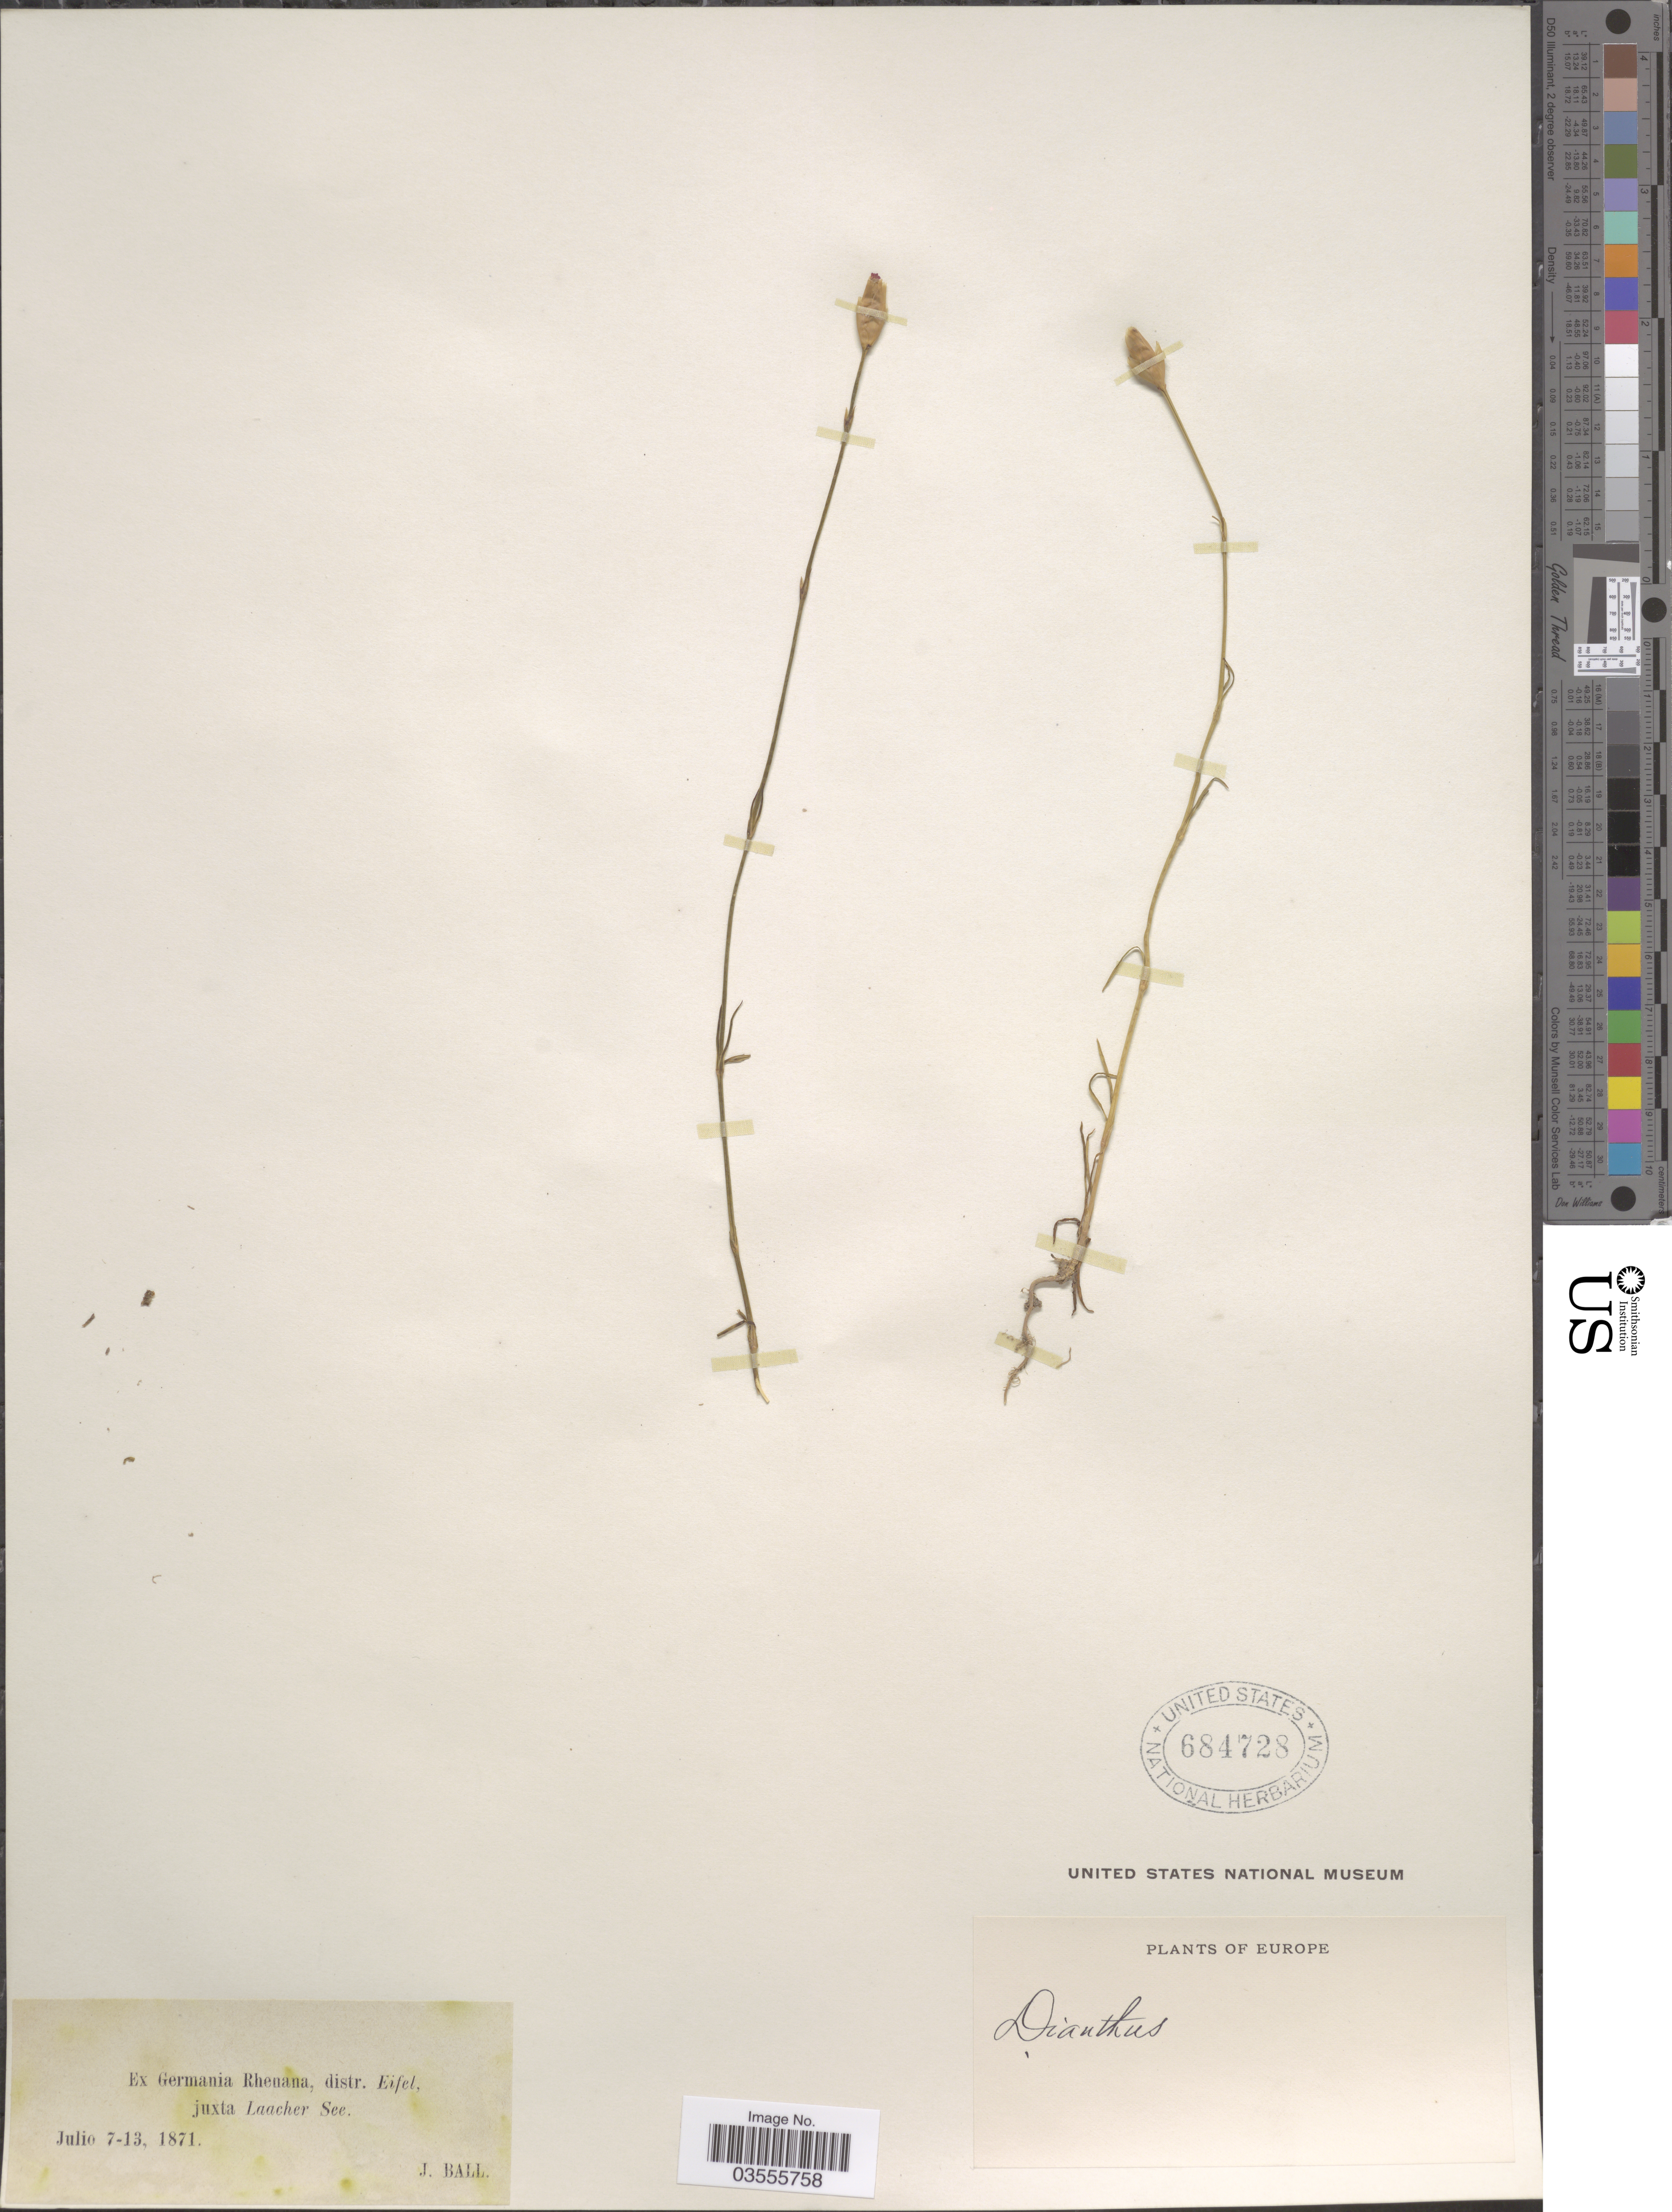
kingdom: Plantae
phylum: Tracheophyta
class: Magnoliopsida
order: Caryophyllales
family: Caryophyllaceae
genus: Petrorhagia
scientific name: Petrorhagia prolifera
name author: (L.) P.W. Ball & Heywood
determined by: Rabeler, R. K.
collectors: J. Ball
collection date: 1871-07-07/1871-07-13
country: Germany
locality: Ex Germania Rhenana, distr. Eifel, juxta Laacher See.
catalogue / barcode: US 684728